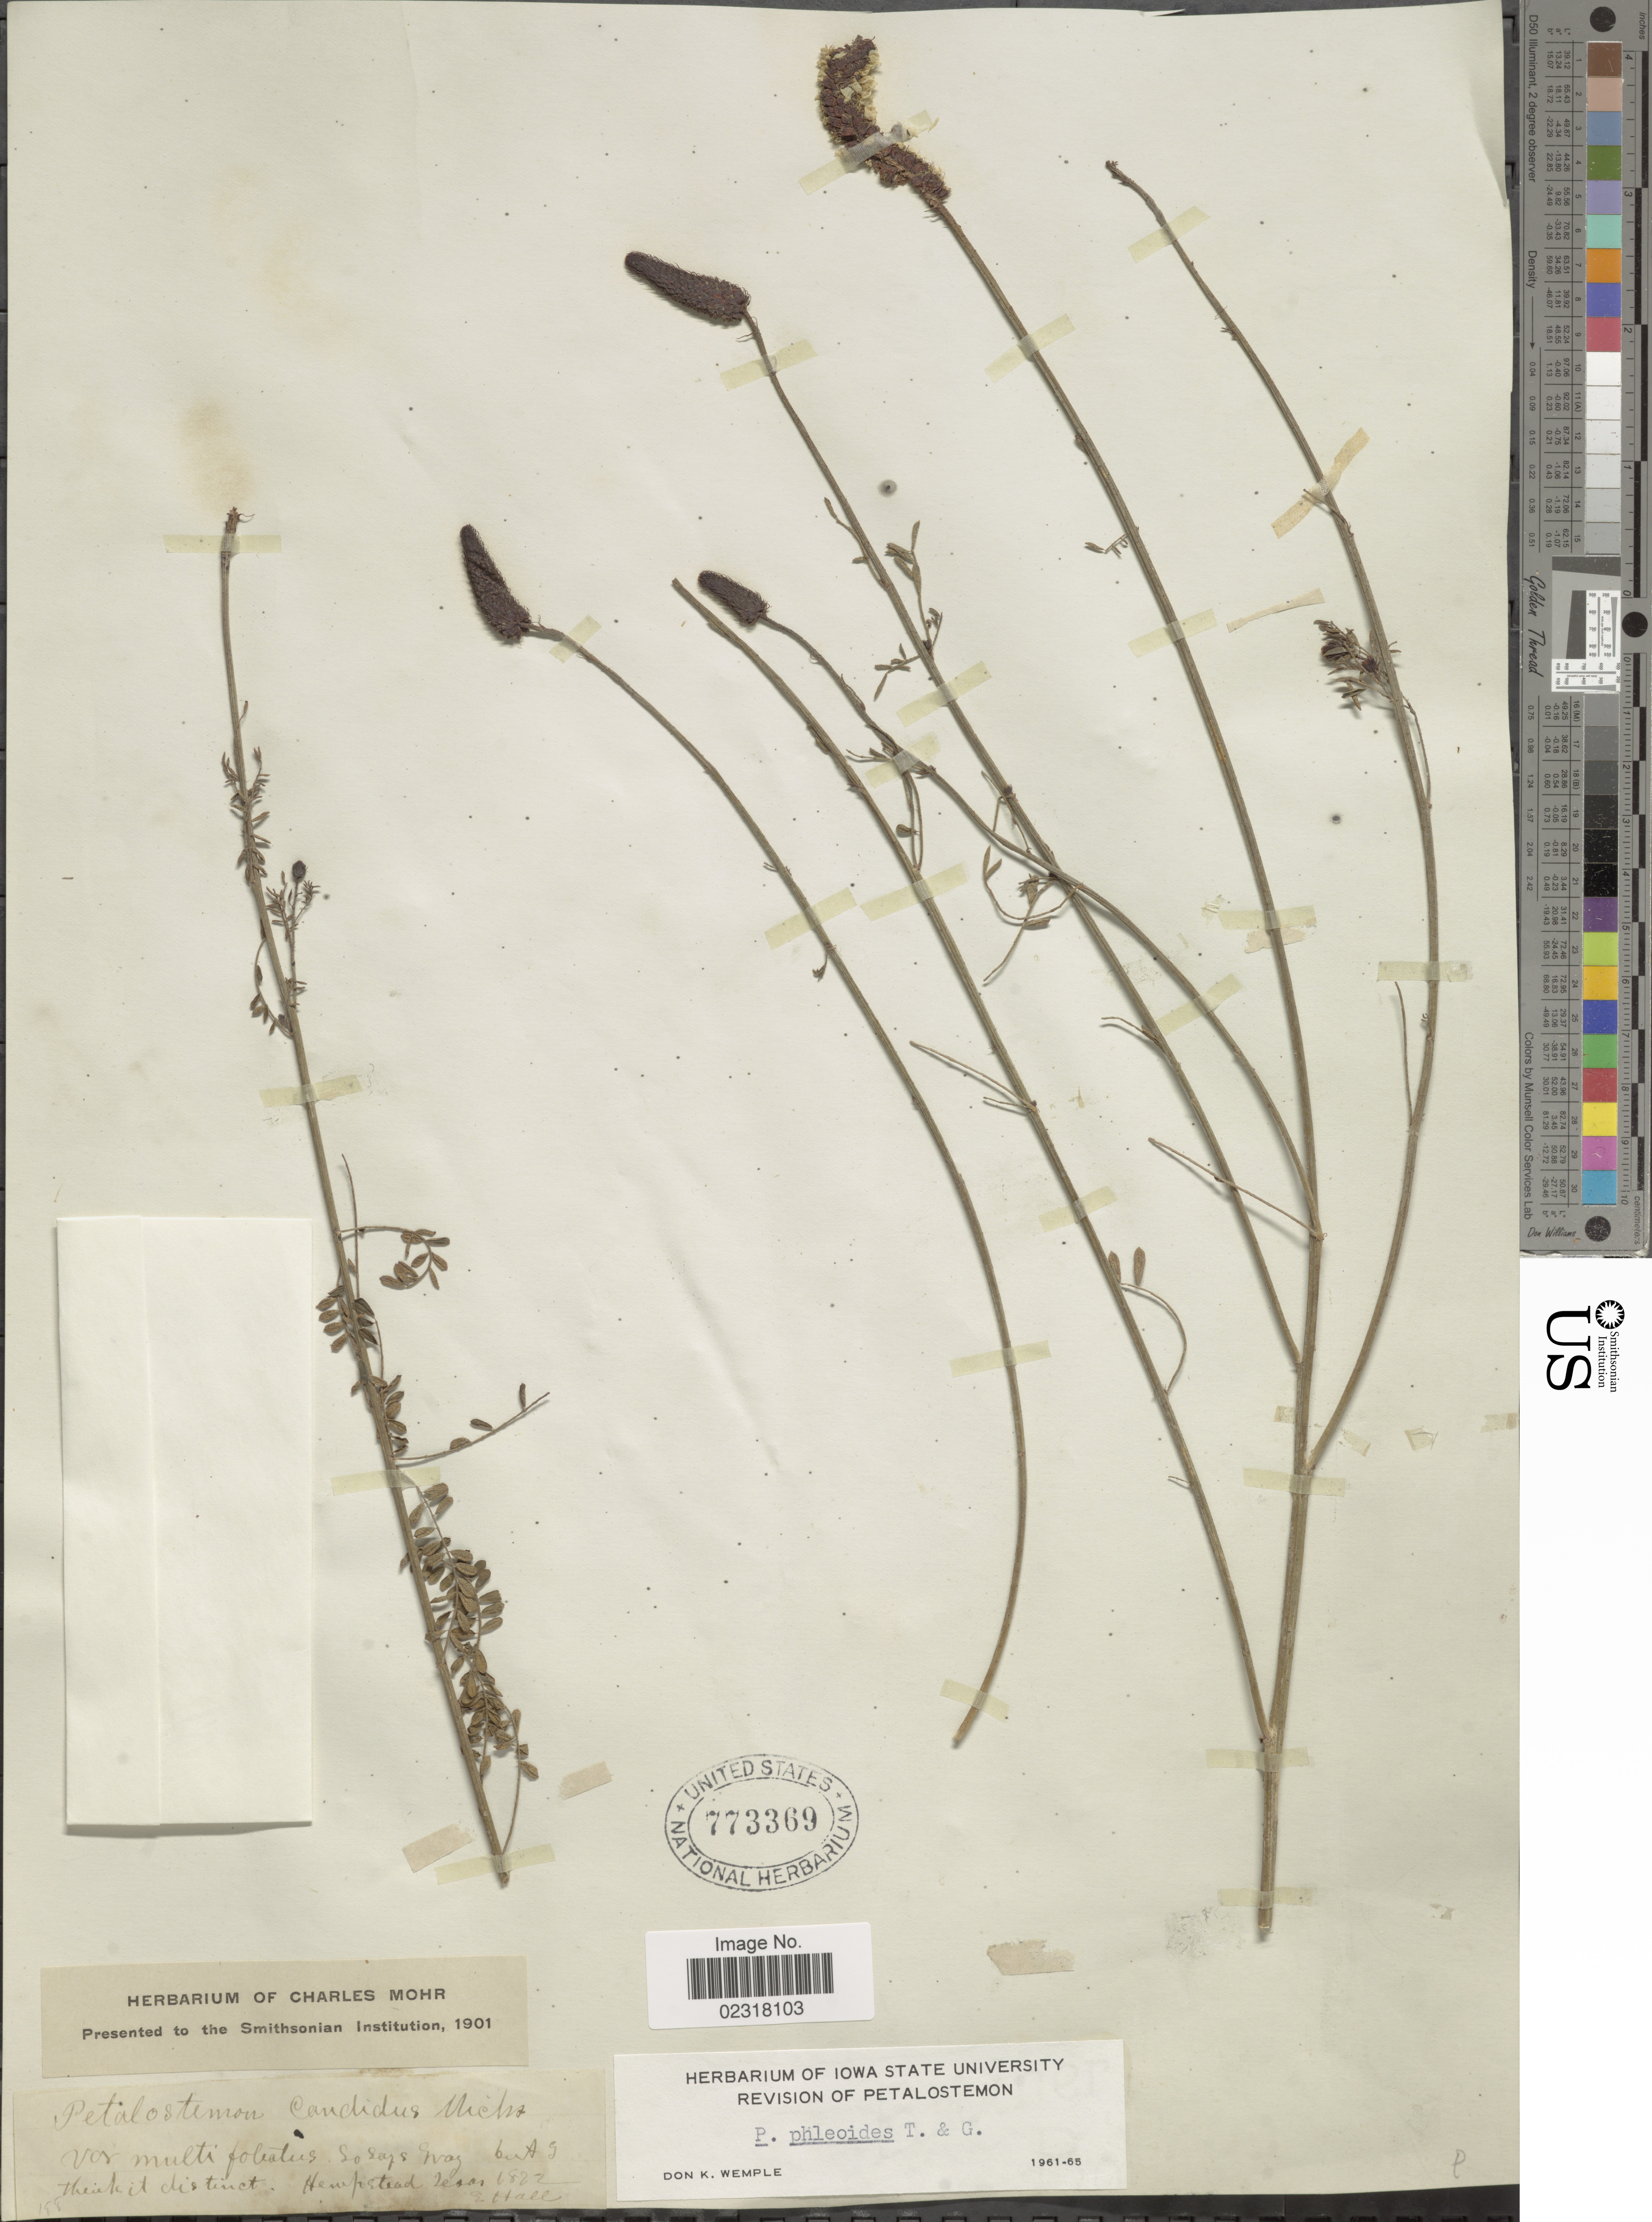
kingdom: Plantae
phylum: Tracheophyta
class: Magnoliopsida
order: Fabales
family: Fabaceae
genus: Dalea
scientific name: Dalea phleoides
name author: (Torr. & A. Gray) Shinners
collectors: E. Hall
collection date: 1822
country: United States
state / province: Texas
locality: Hempstead.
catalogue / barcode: US 773369